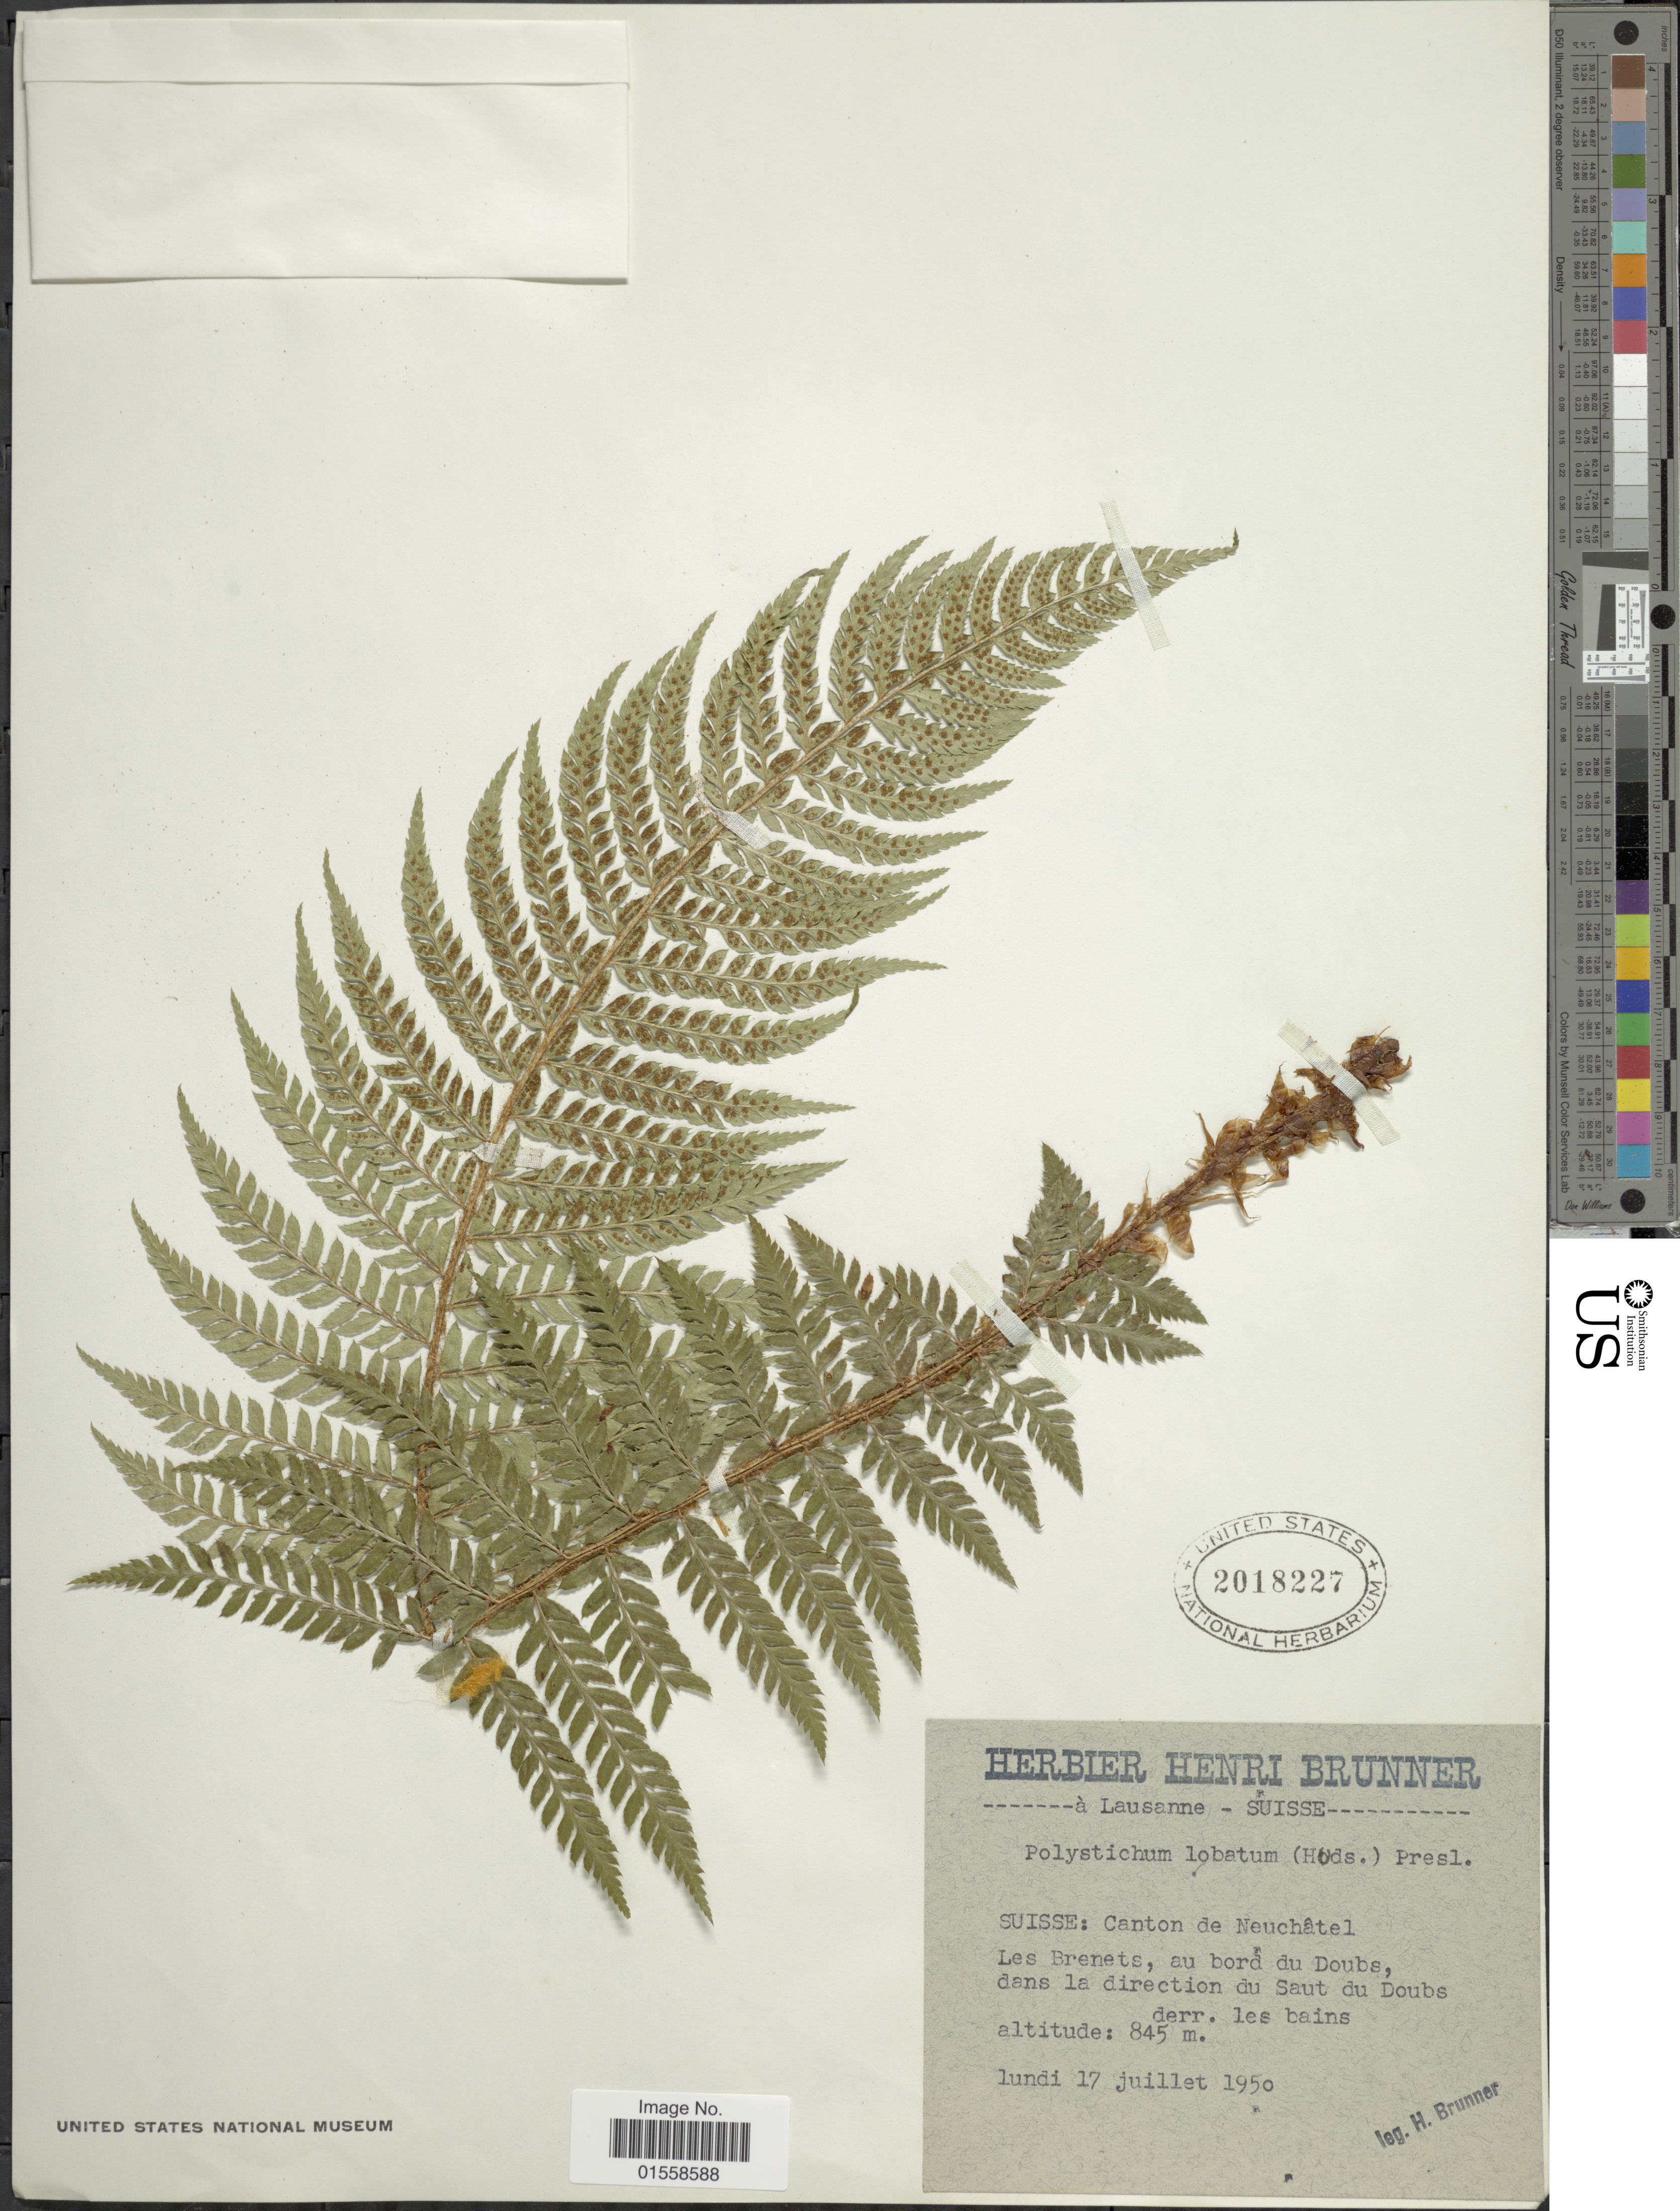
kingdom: Plantae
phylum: Tracheophyta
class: Polypodiopsida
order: Polypodiales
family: Dryopteridaceae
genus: Polystichum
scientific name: Polystichum aculeatum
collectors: H. Brunner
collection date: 1950-07-17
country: Switzerland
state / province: Neuchâtel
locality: Suisse: Canton de Neuchatel. Les Brenets, au bord du Doubs, dans la direction du Saut du Doubs derr. les bains.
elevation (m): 845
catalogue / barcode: US 2018227